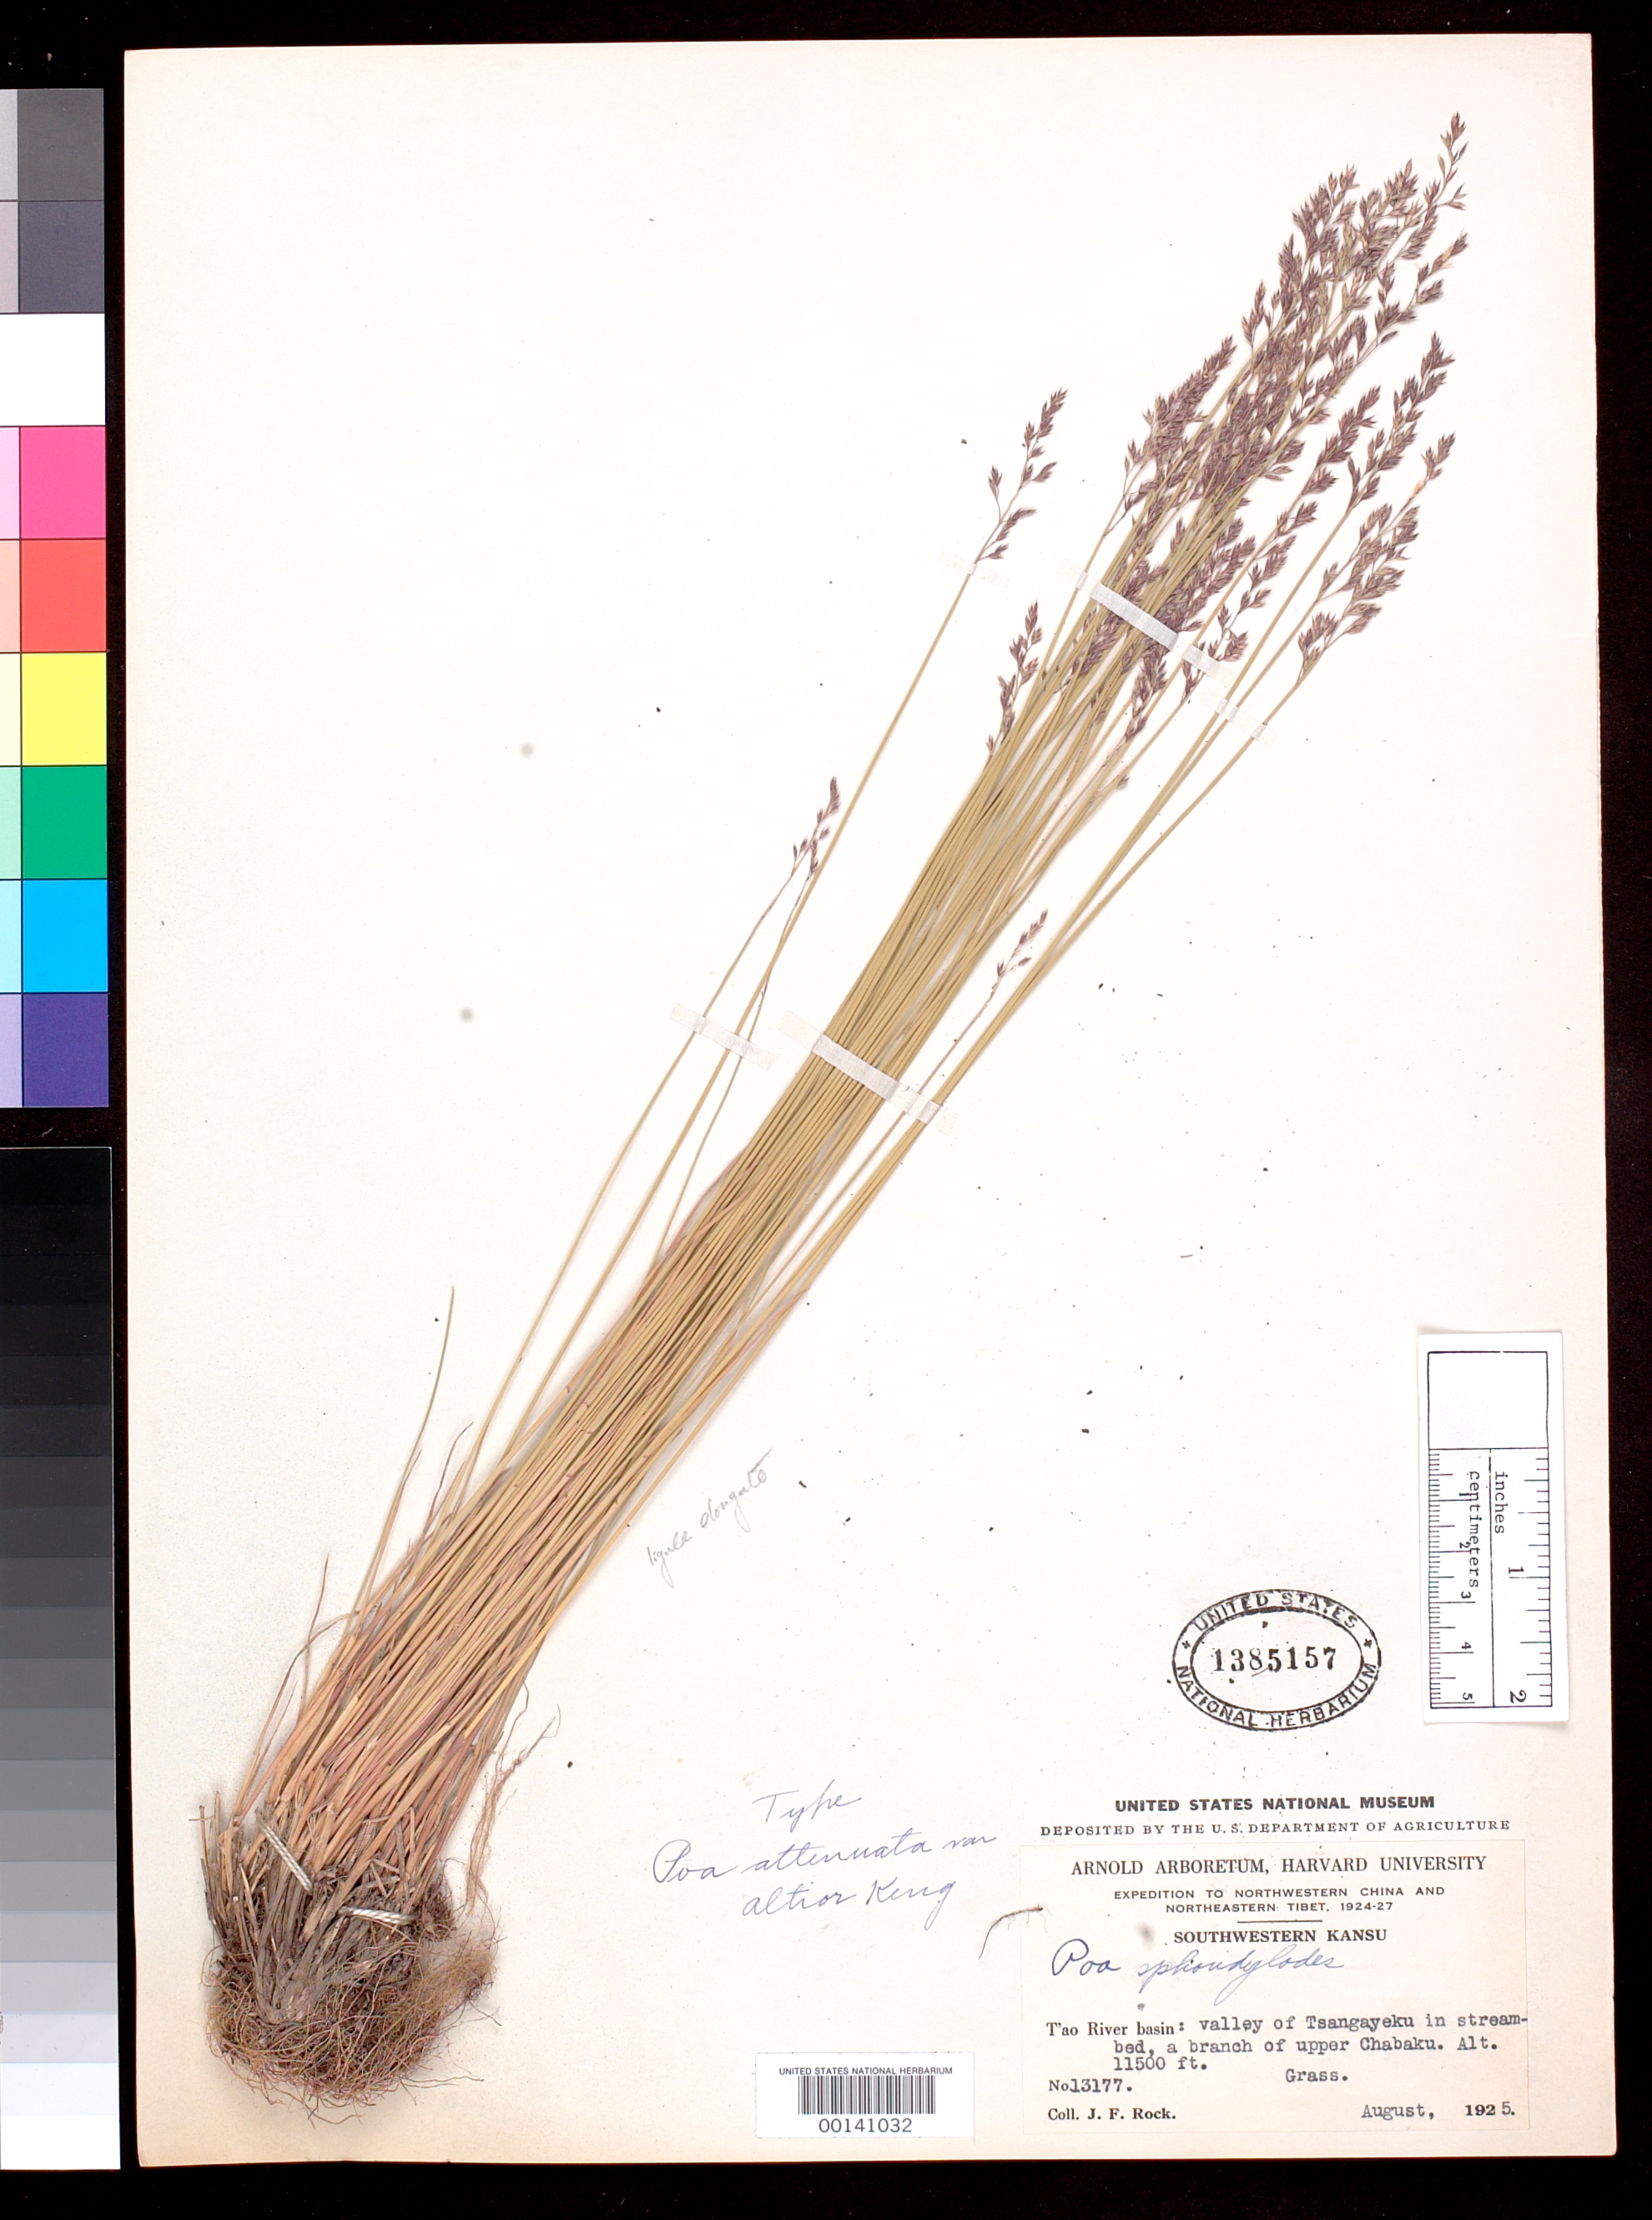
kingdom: Plantae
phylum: Tracheophyta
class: Liliopsida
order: Poales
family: Poaceae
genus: Poa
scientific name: Poa attenuata var. altior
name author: Keng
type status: Holotype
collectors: J. F. Rock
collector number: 13177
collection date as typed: Aug 1925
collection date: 1925-08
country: China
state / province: Gansu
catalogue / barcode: US 1385157